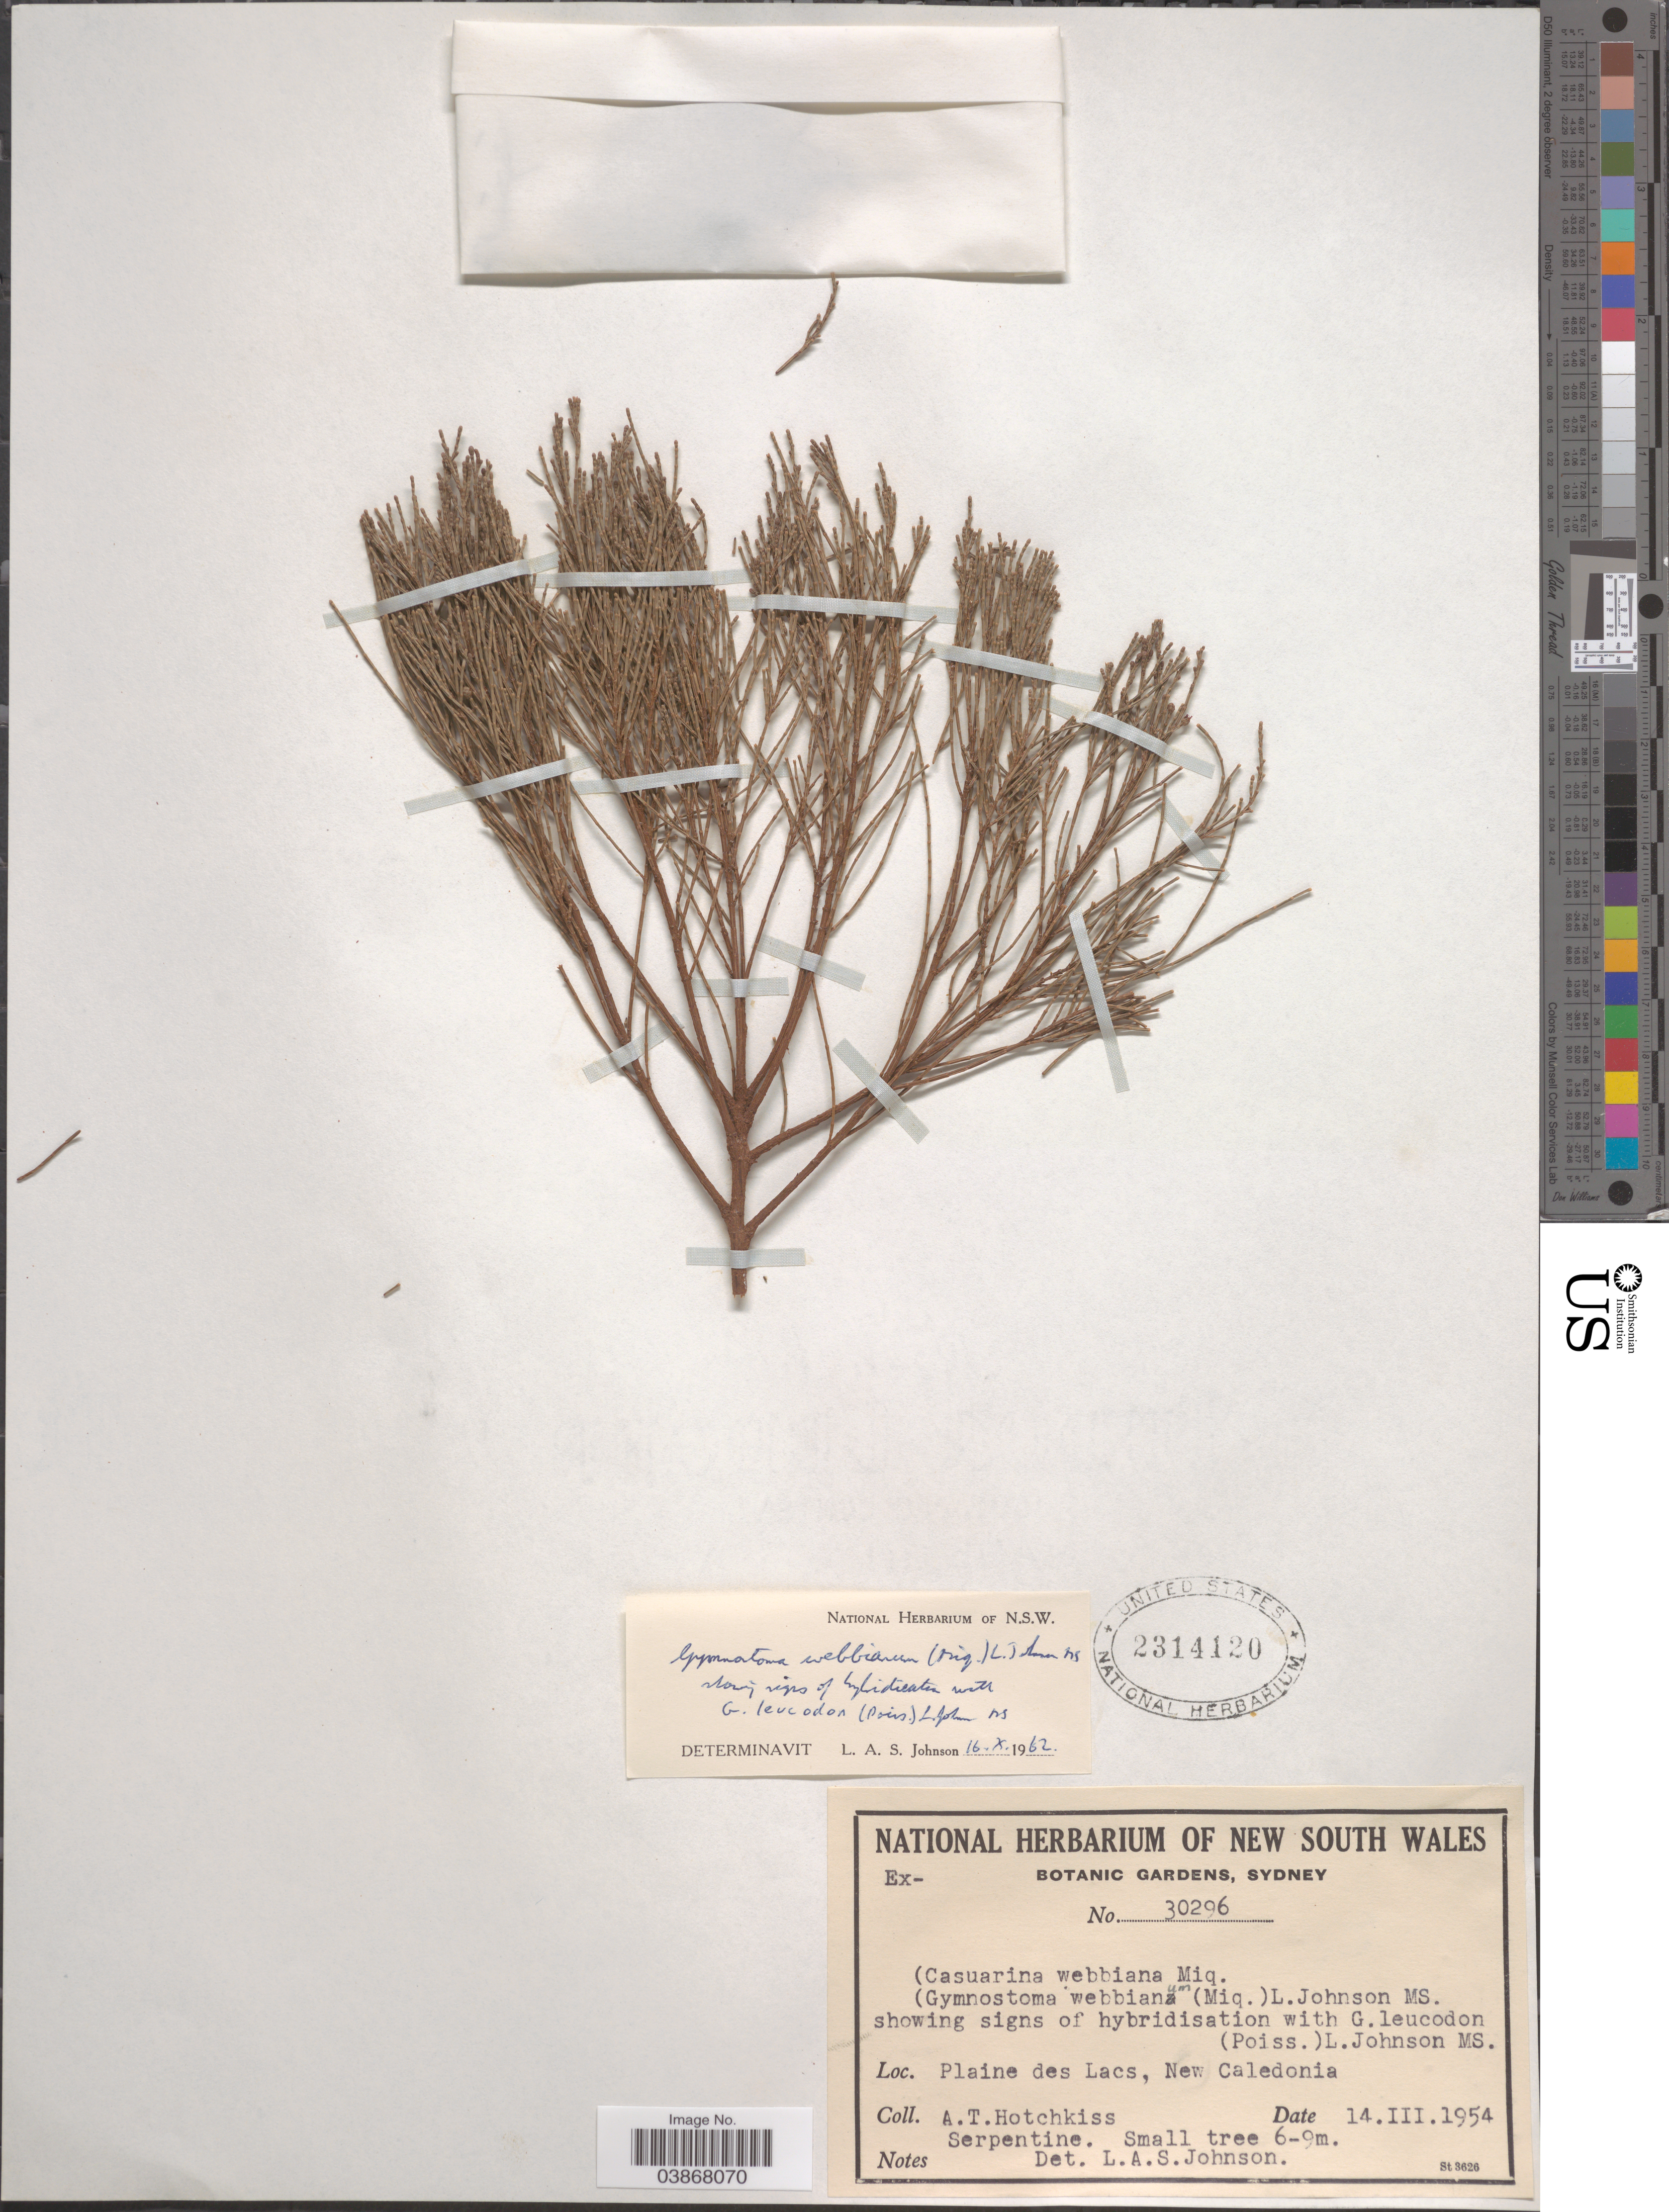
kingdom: Plantae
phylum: Tracheophyta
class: Magnoliopsida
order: Fagales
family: Casuarinaceae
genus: Gymnostoma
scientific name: Gymnostoma webbianum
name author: (Miq.) L.A.S. Johnson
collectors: A. Hotchkiss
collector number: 30296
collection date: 1954-03-14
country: New Caledonia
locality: Plaine des Lacs.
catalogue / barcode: US 2314120